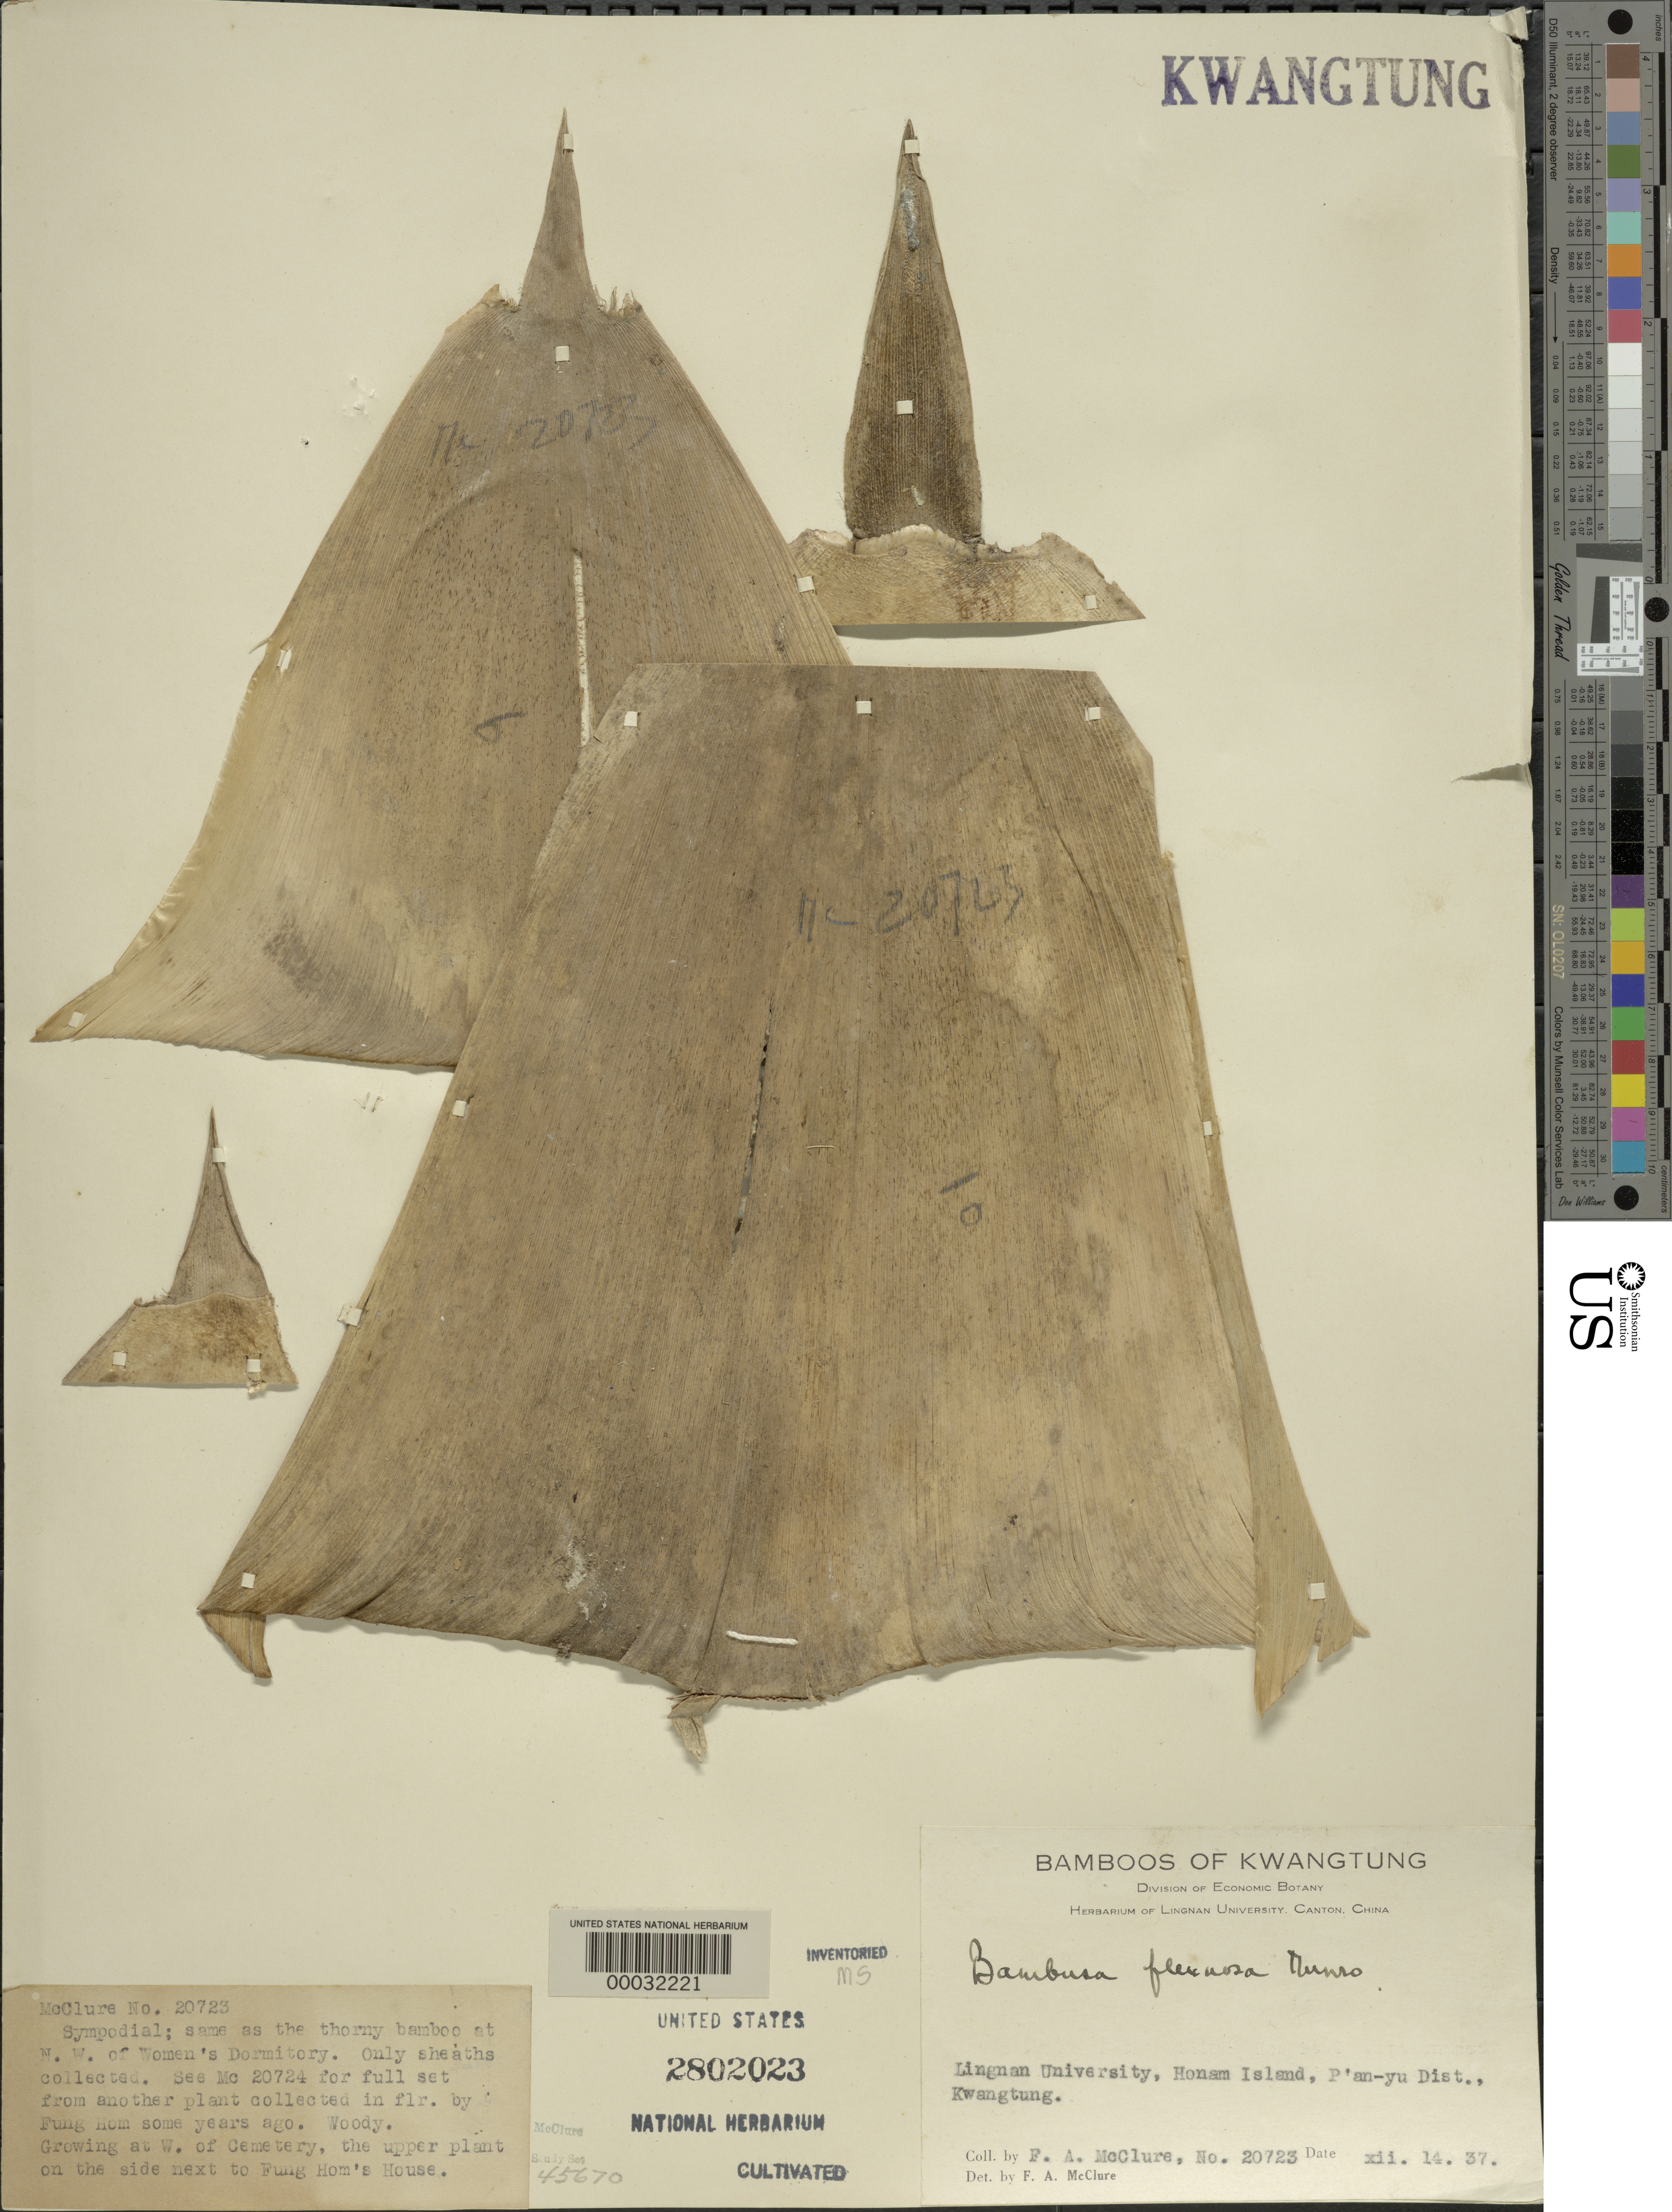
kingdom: Plantae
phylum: Tracheophyta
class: Liliopsida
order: Poales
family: Poaceae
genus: Bambusa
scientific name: Bambusa flexuosa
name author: Munro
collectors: F. A. McClure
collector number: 20723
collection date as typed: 14 Dec 1937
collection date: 1937-12-14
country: China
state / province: Guangdong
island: Honam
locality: Lingnan university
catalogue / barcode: US 2802023